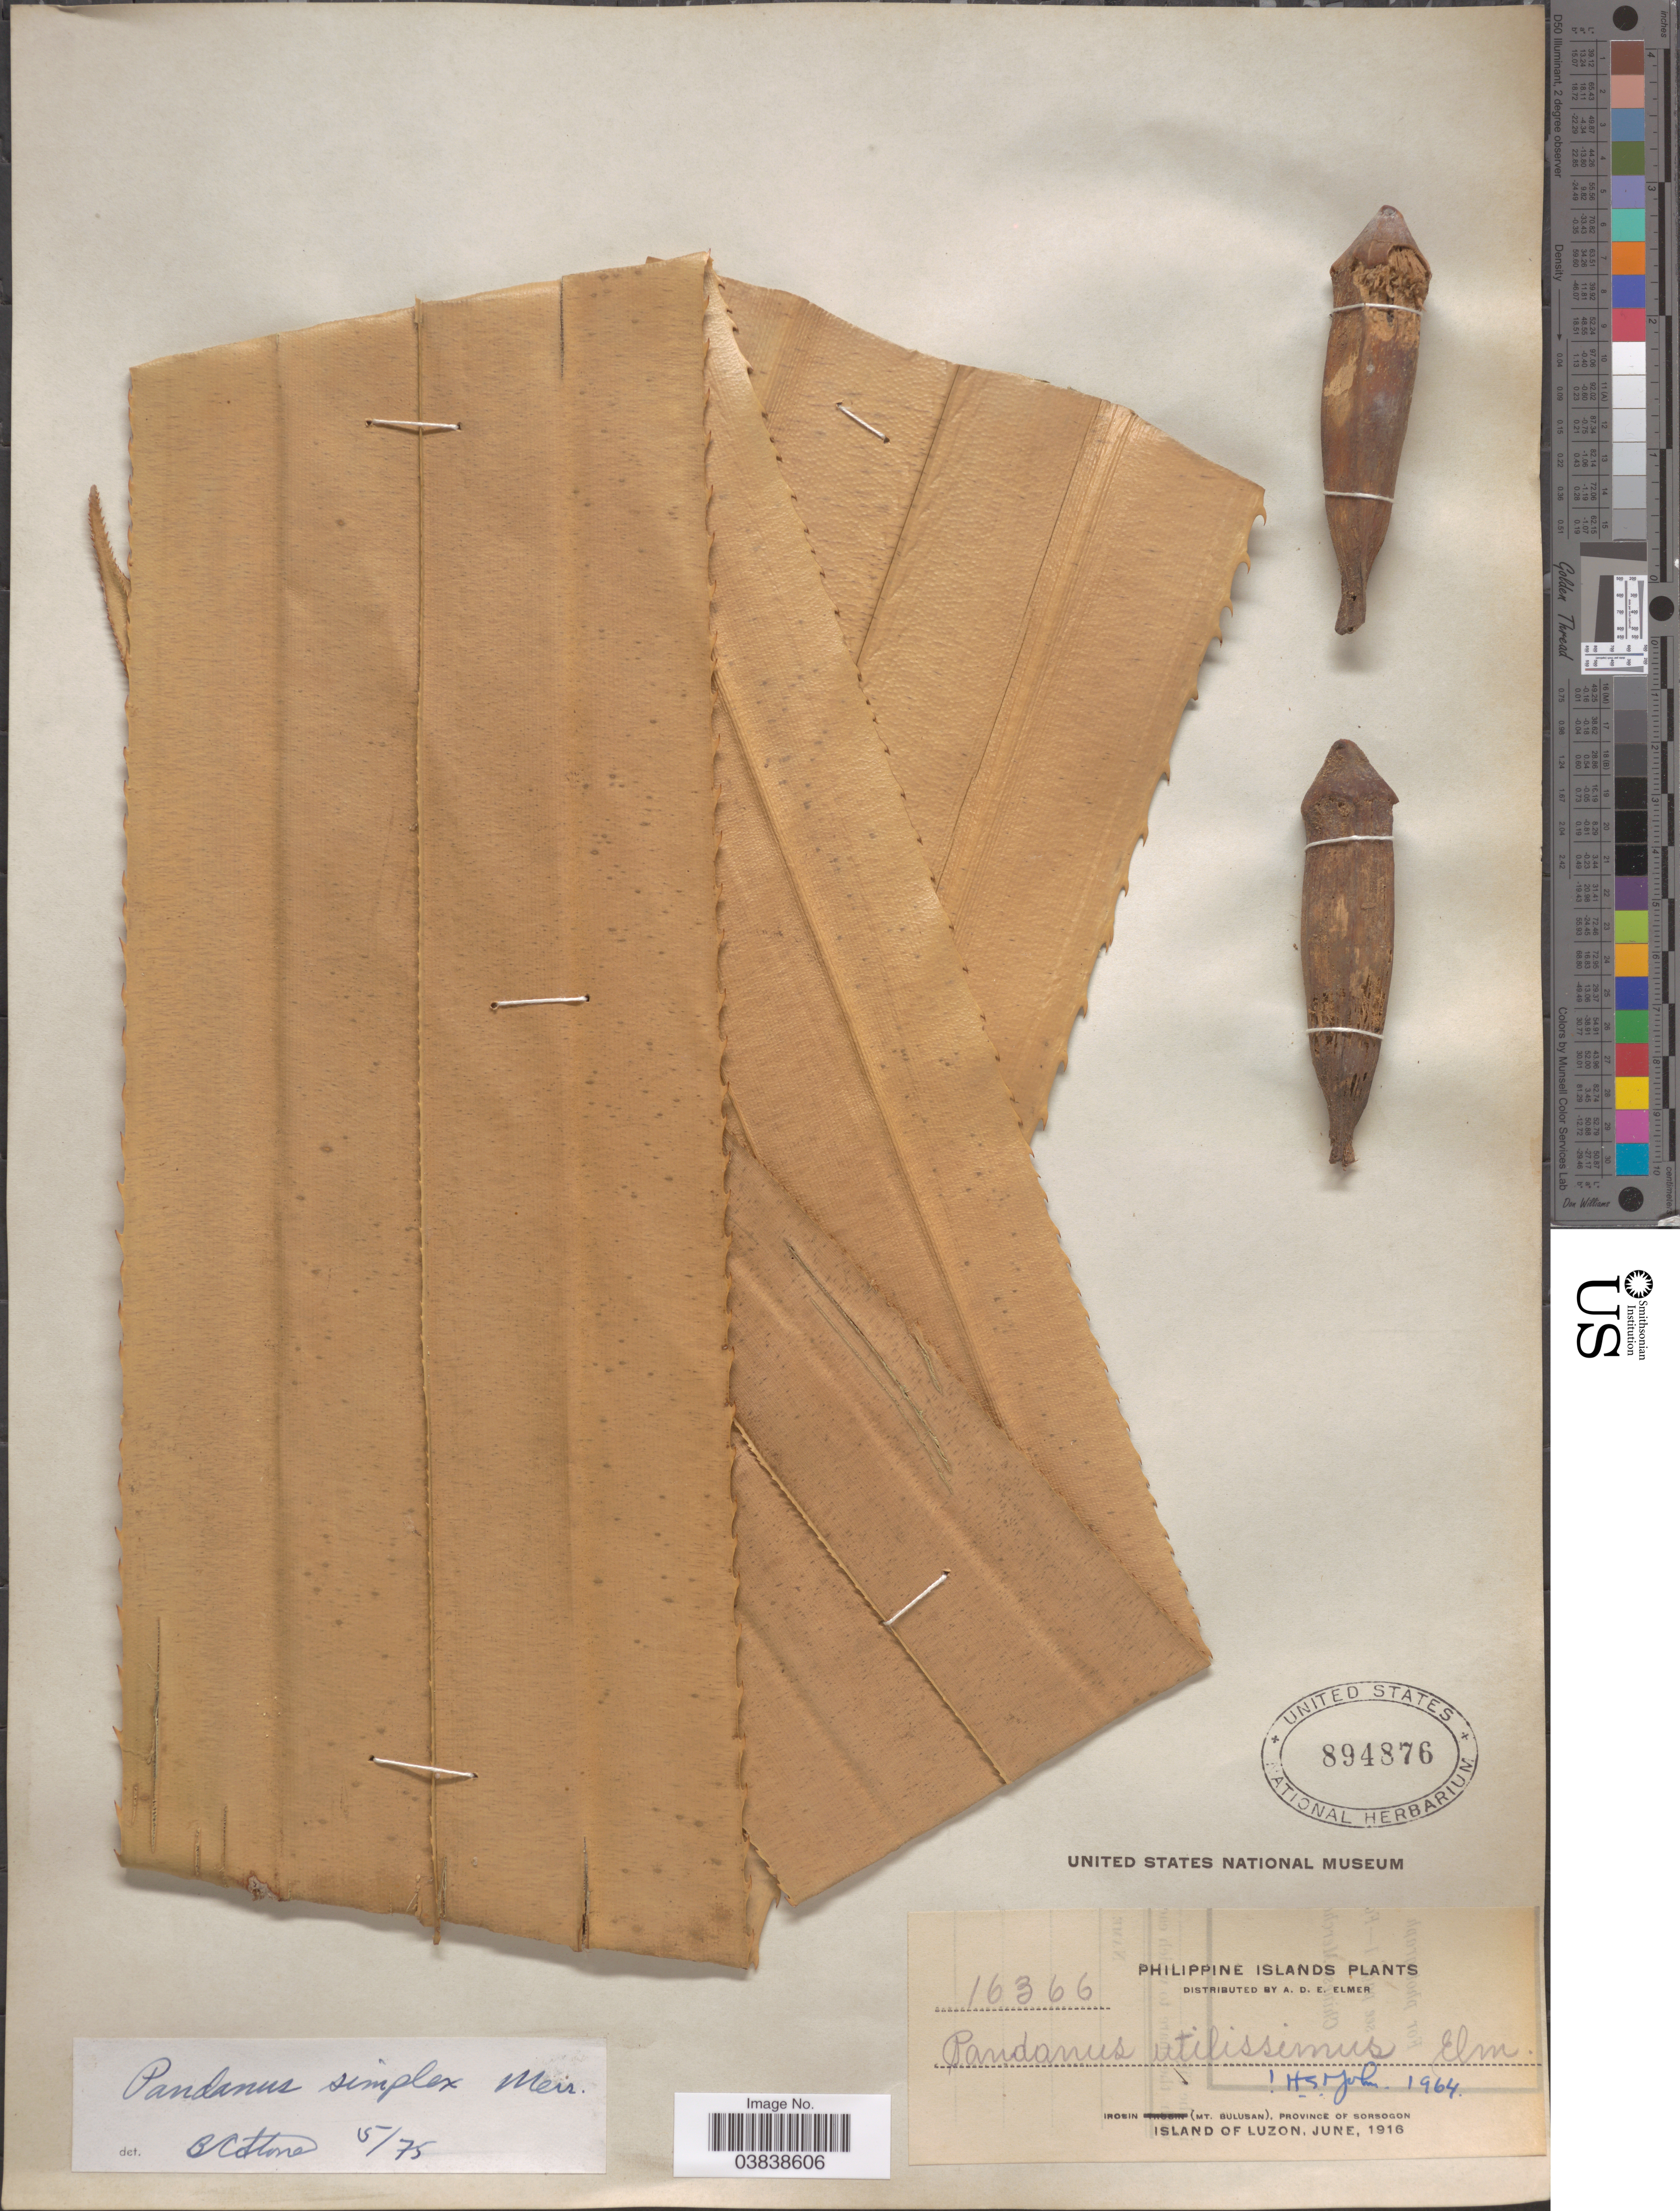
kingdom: Plantae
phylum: Tracheophyta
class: Liliopsida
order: Pandanales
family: Pandanaceae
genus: Pandanus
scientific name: Pandanus simplex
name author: Merr.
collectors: A. D. E. Elmer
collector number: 16366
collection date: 1916-06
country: Philippines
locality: Irosin (Mt. Bulusan), Province of Sorsogon. Island of Luzon.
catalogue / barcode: US 894876